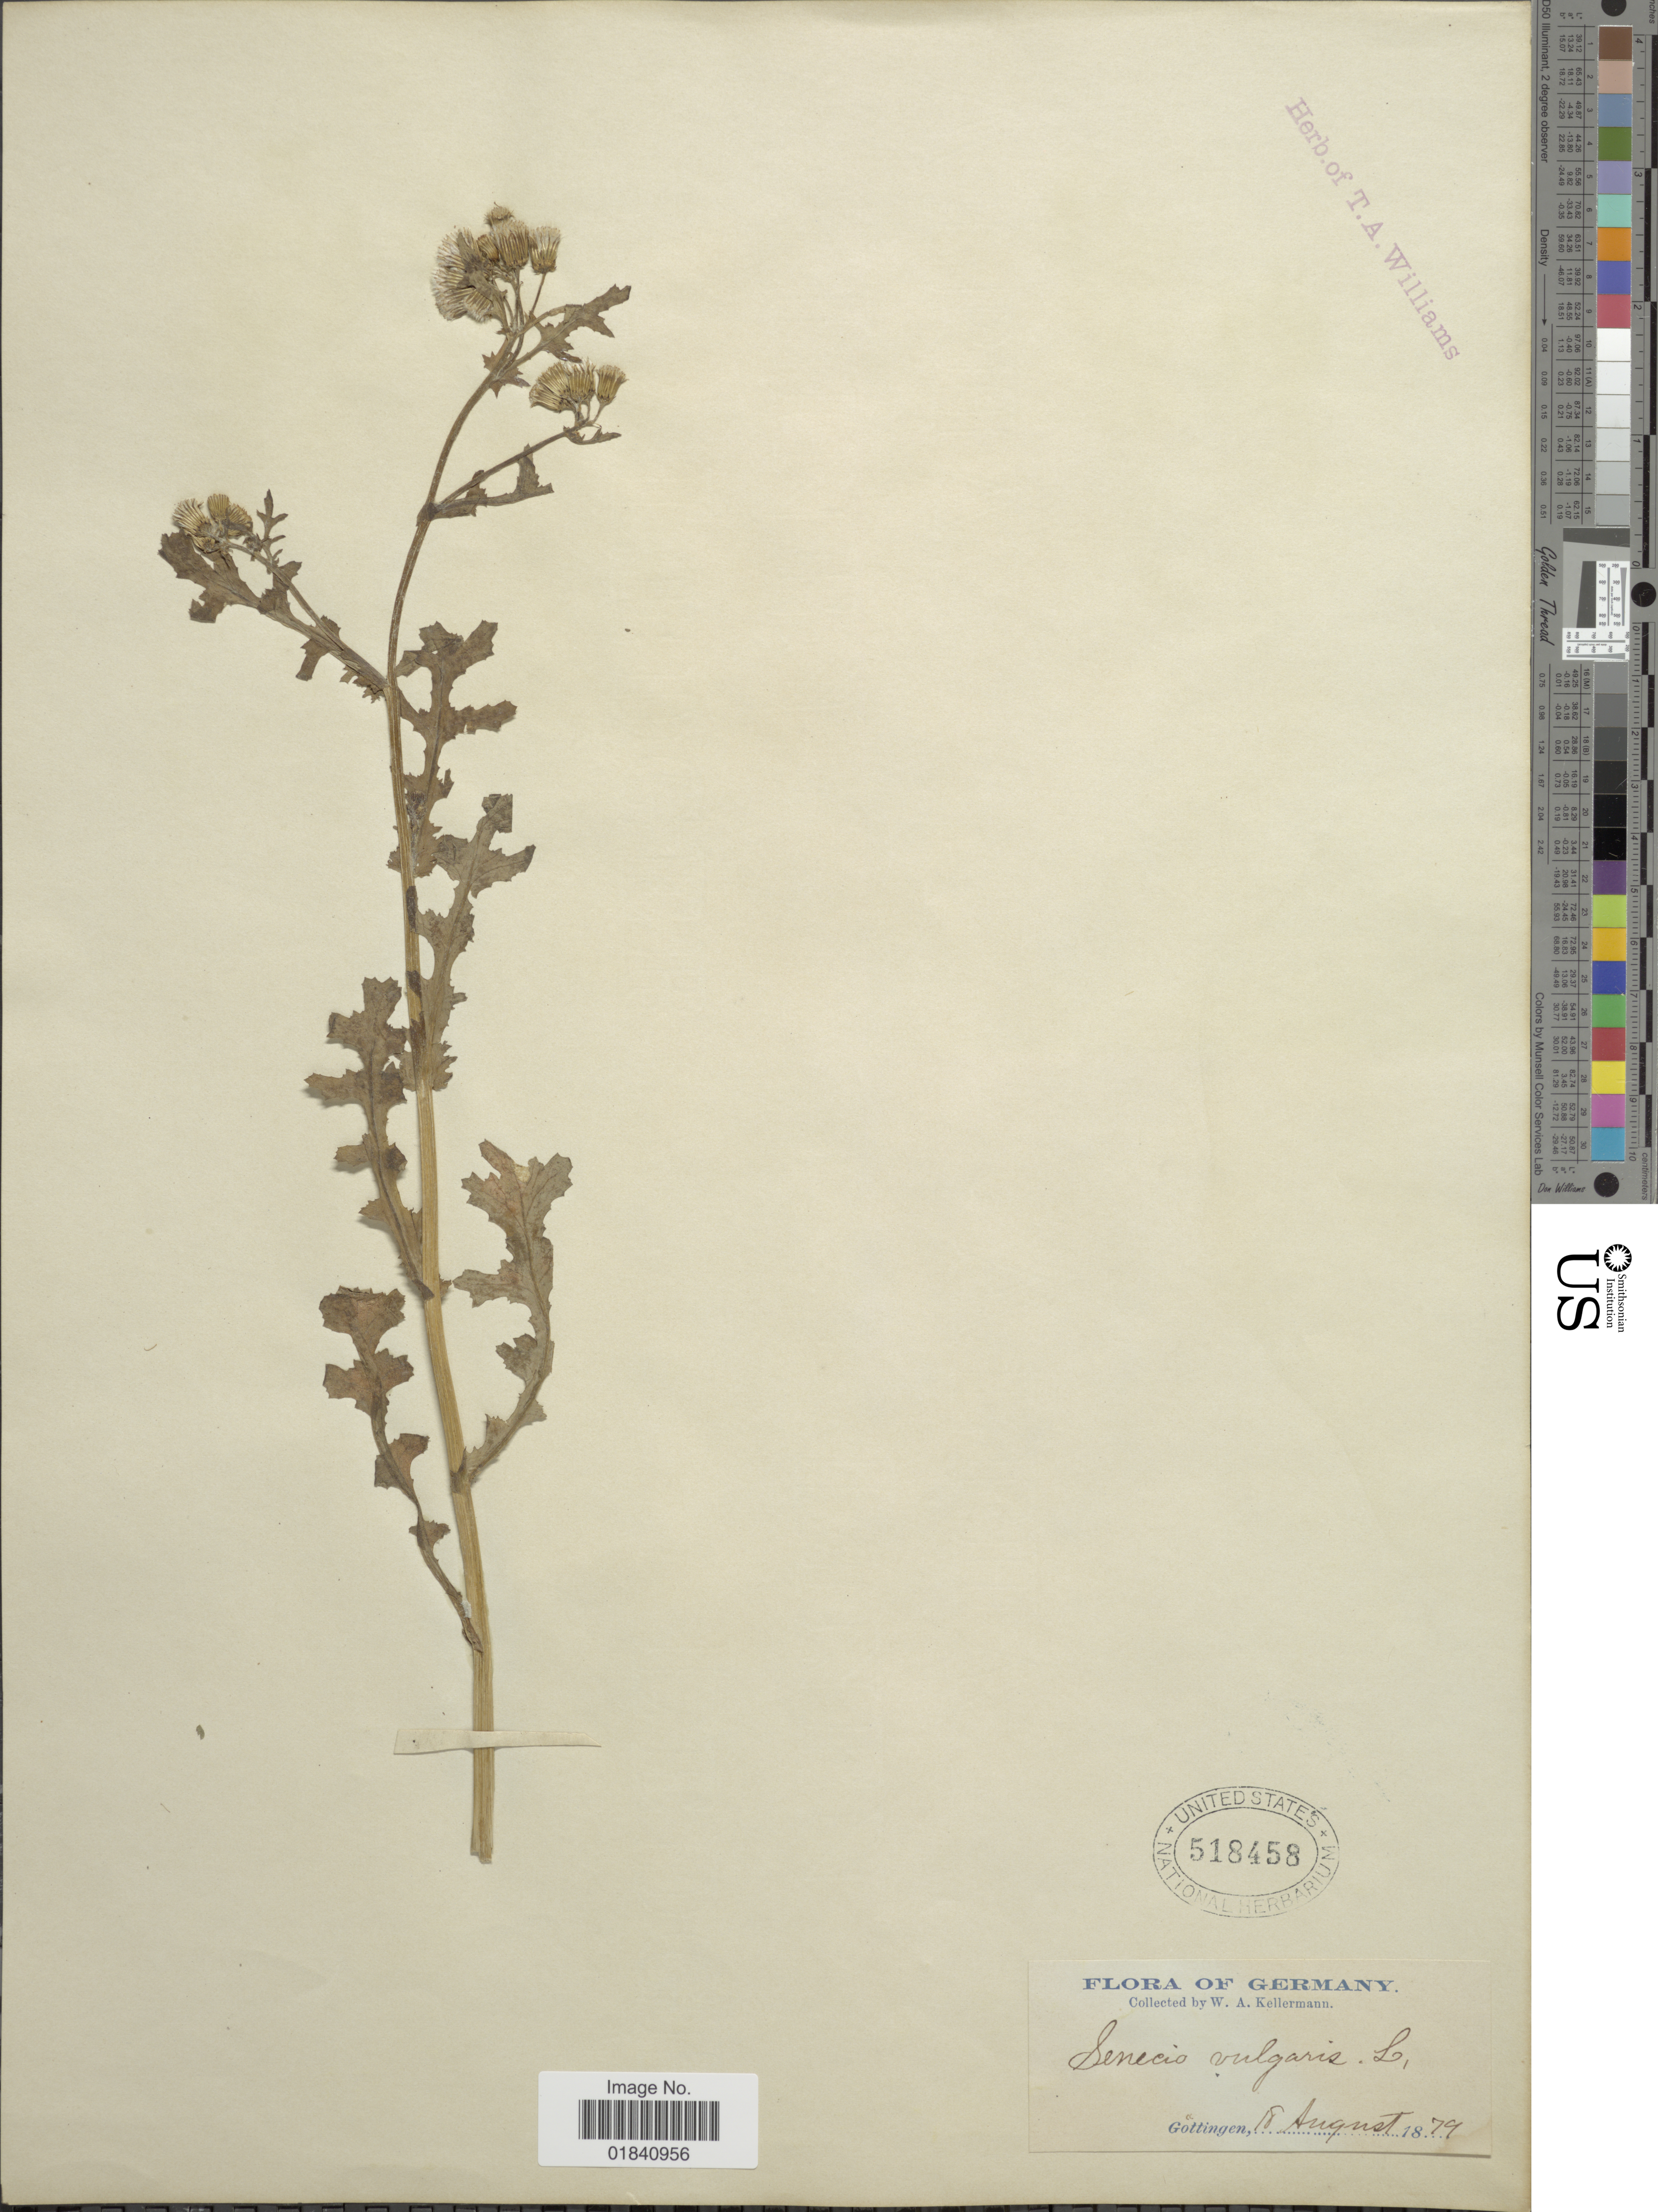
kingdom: Plantae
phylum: Tracheophyta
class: Magnoliopsida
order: Asterales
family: Asteraceae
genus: Senecio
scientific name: Senecio vulgaris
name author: L.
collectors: W. A. Kellermann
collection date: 1879-08-18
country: Germany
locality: Gottingen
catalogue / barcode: US 518458